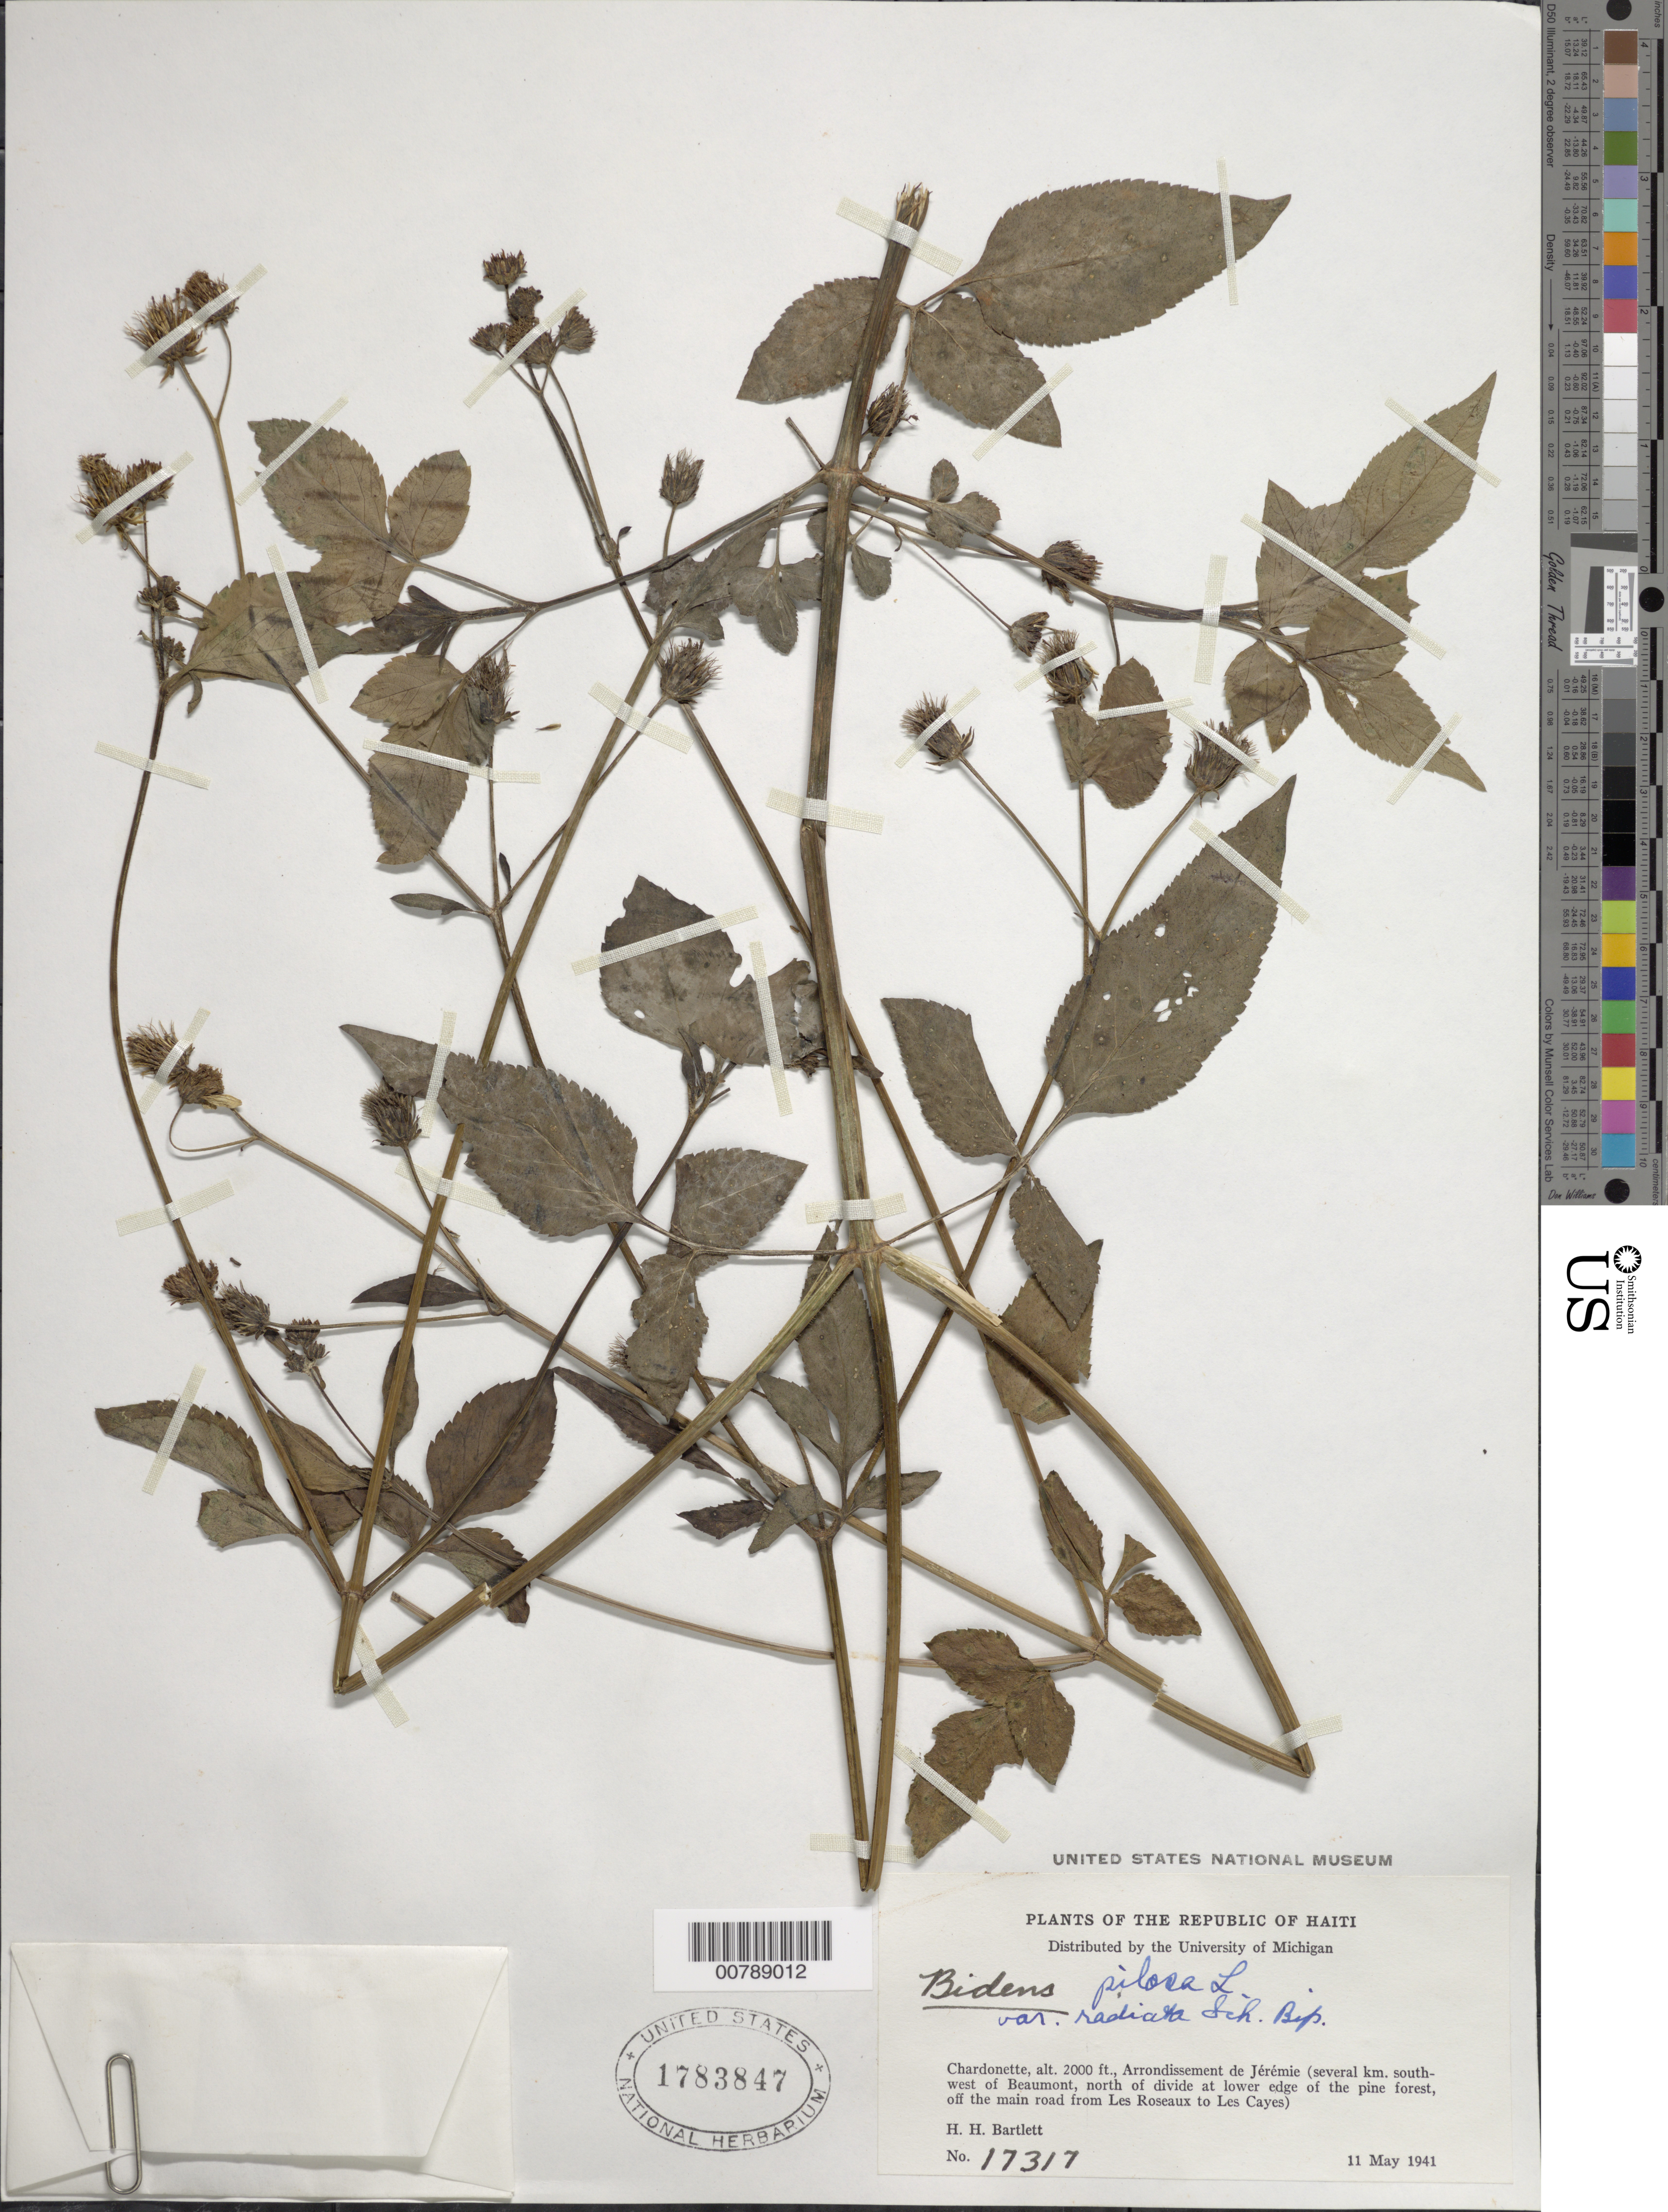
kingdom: Plantae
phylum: Tracheophyta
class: Magnoliopsida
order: Asterales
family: Asteraceae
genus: Bidens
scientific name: Bidens alba var. radiata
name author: (Sch. Bip.) R.E. Ballard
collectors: H. H. Bartlett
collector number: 17317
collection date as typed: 11 May 1941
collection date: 1941-05-11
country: Haiti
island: Hispaniola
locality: Chardonette, Arrondissement de Jérémie (several km. SW of Beaumont, north of divide at lower edge of the pine forest, off the main road from Les Roseaux to Les Cayes)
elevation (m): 610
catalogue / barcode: US 1783847